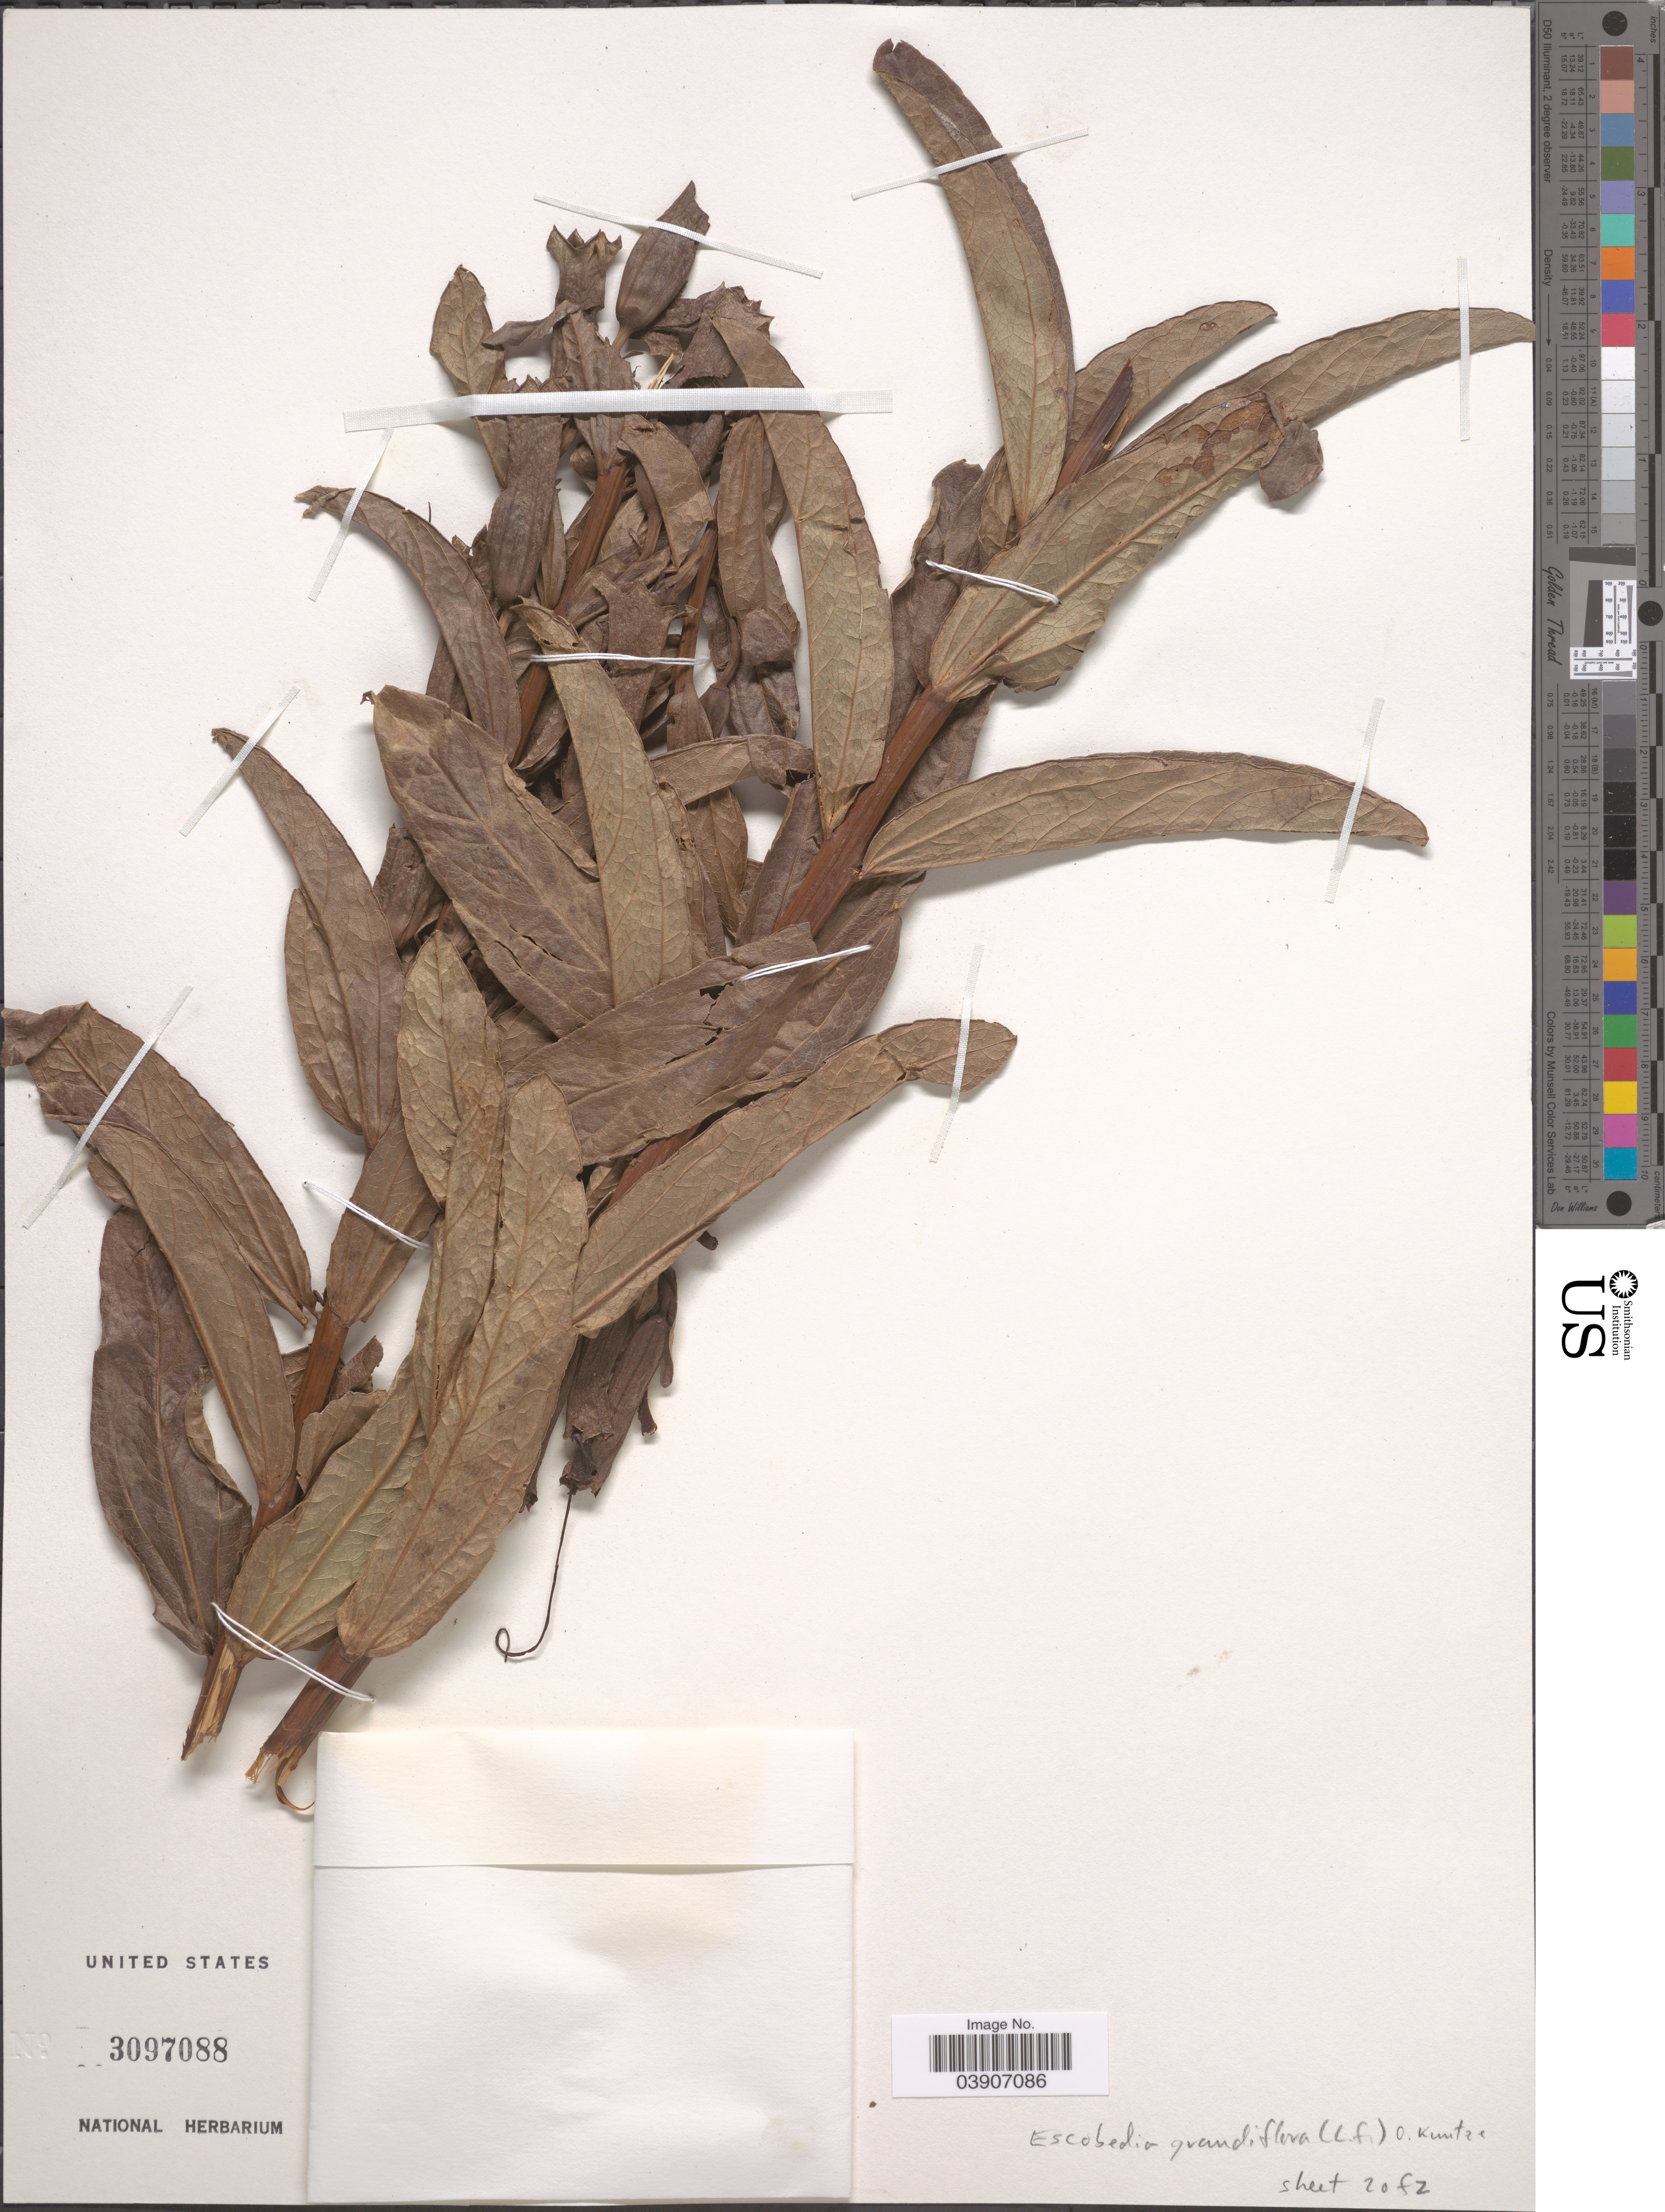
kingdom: Plantae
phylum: Tracheophyta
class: Magnoliopsida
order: Lamiales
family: Orobanchaceae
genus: Escobedia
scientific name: Escobedia grandiflora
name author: (L. f.) Kuntze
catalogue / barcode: US 3097088